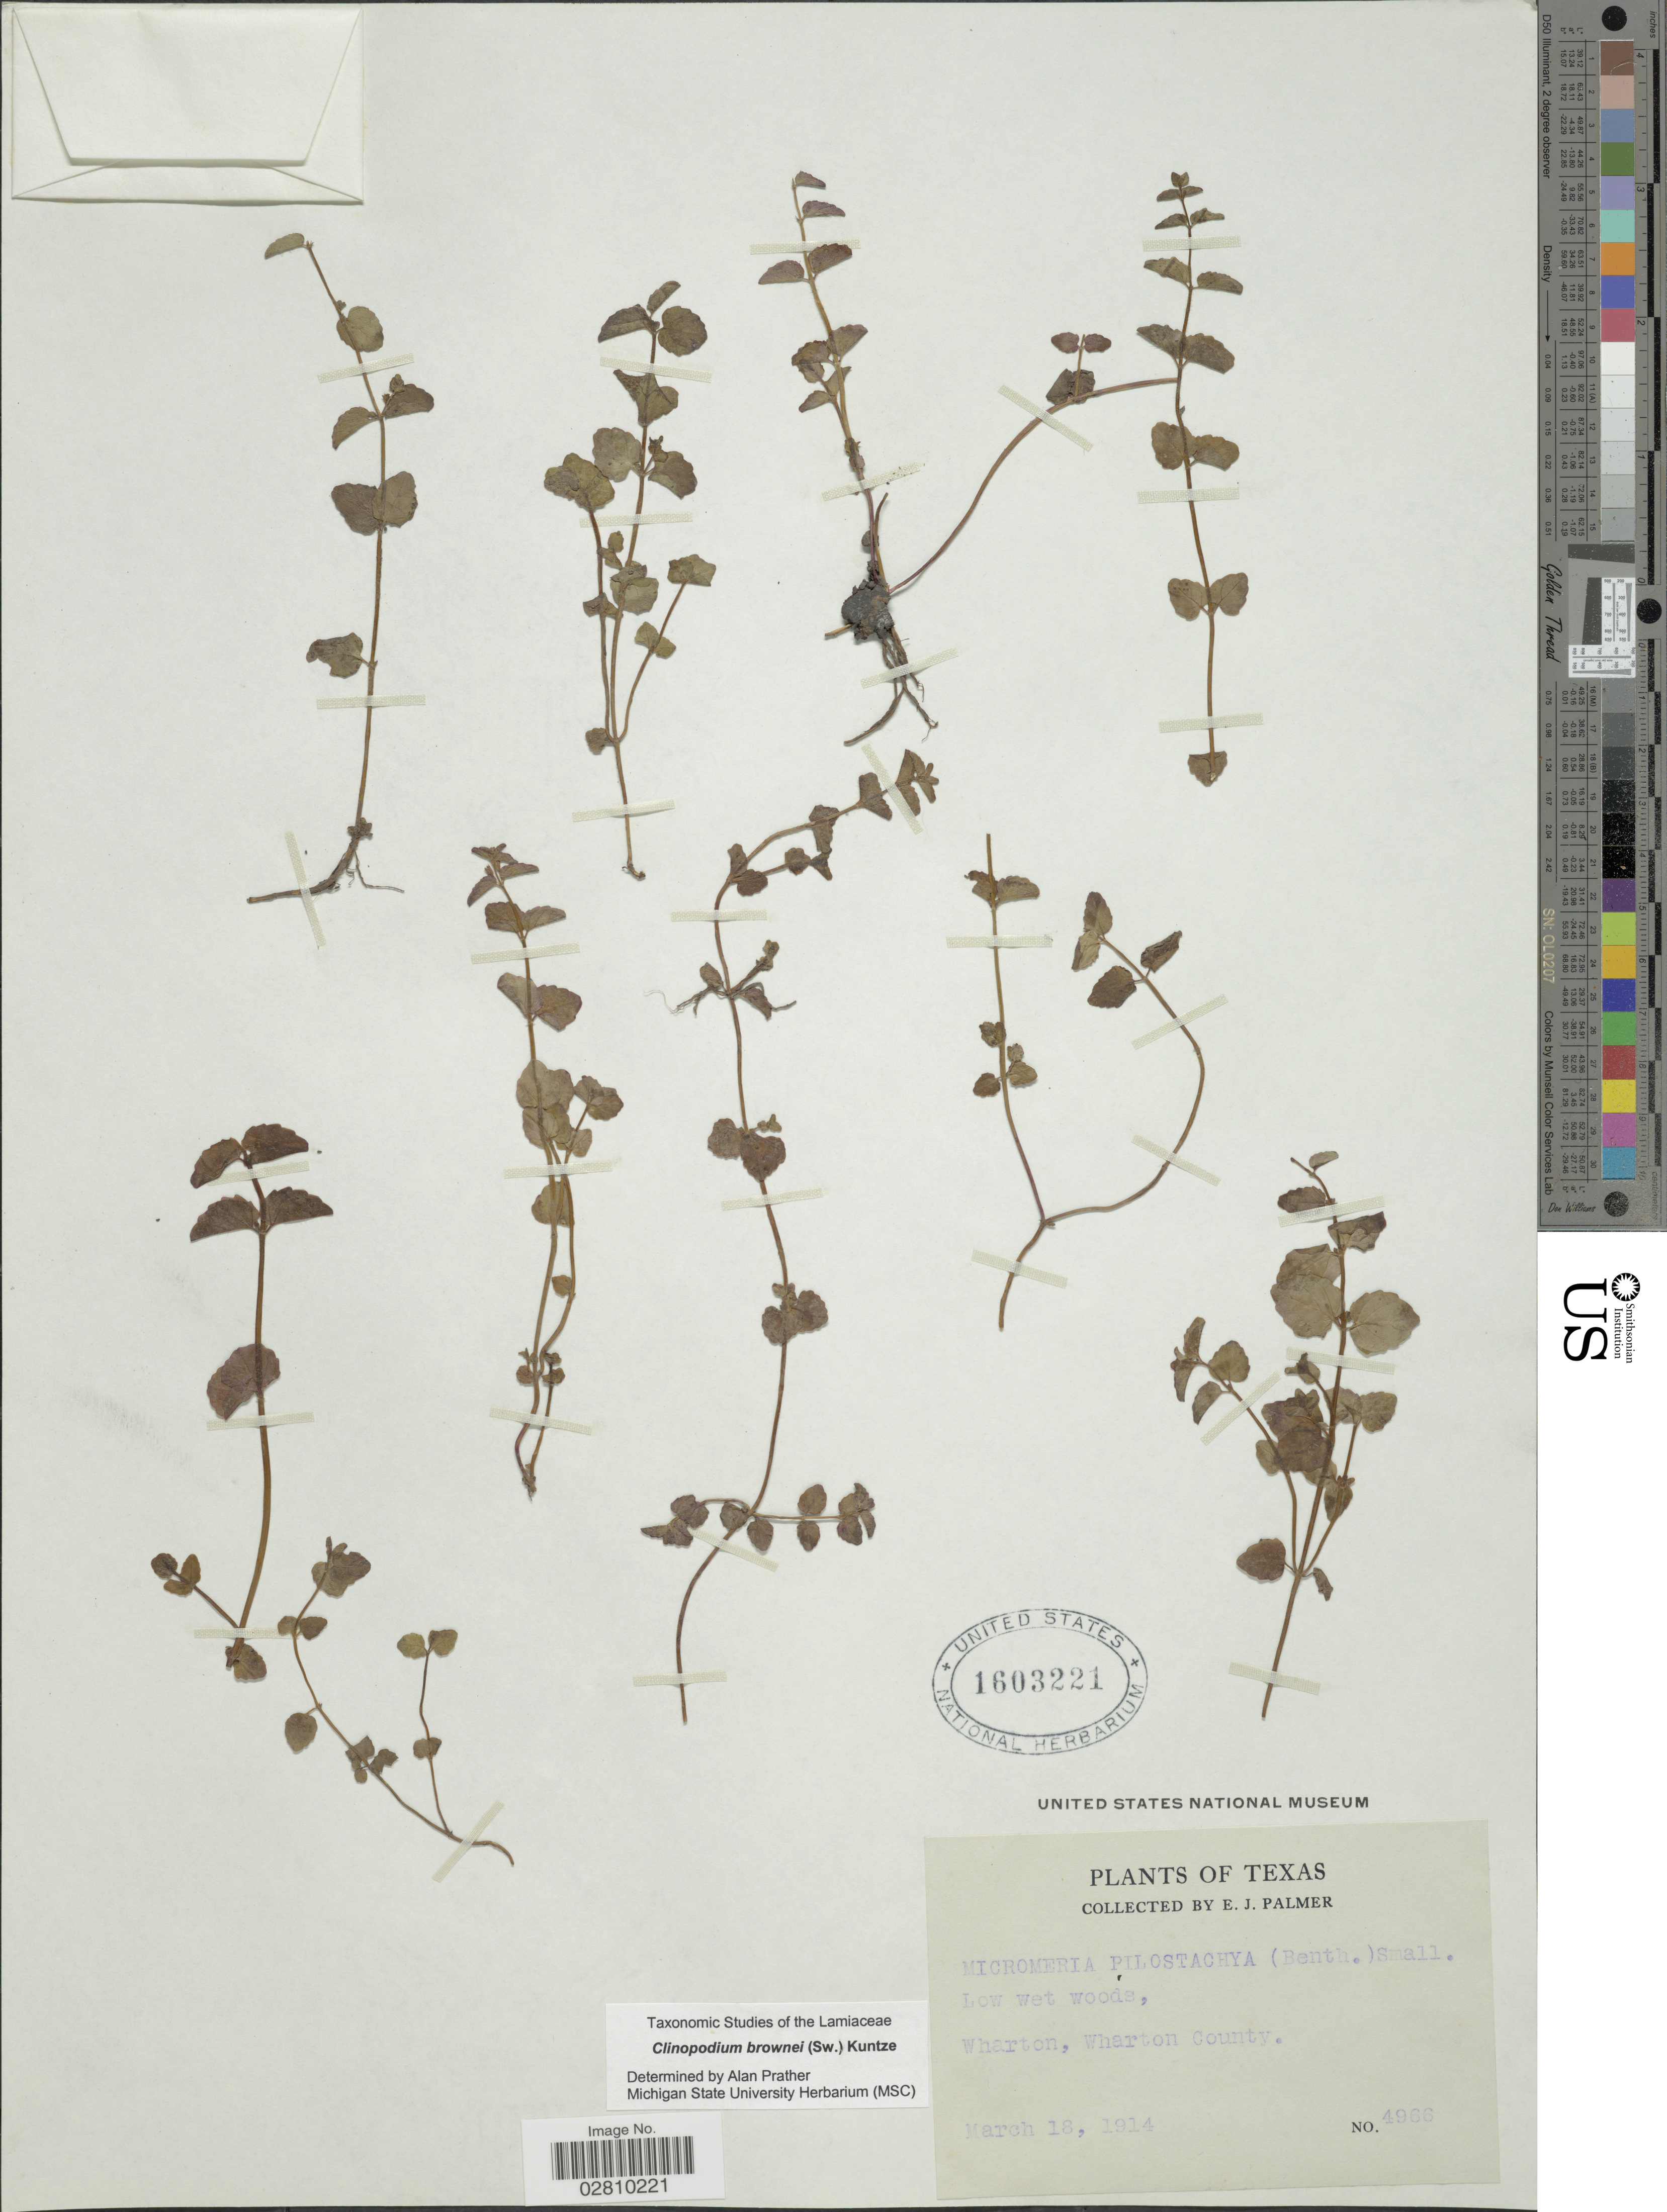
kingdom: Plantae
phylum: Tracheophyta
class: Magnoliopsida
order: Lamiales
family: Lamiaceae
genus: Clinopodium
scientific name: Clinopodium brownei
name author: (Sw.) Kuntze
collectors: E. J. Palmer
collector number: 4966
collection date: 1914-03-18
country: United States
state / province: Texas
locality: Low wet woods, Wharton, Wharton County.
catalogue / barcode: US 1603221